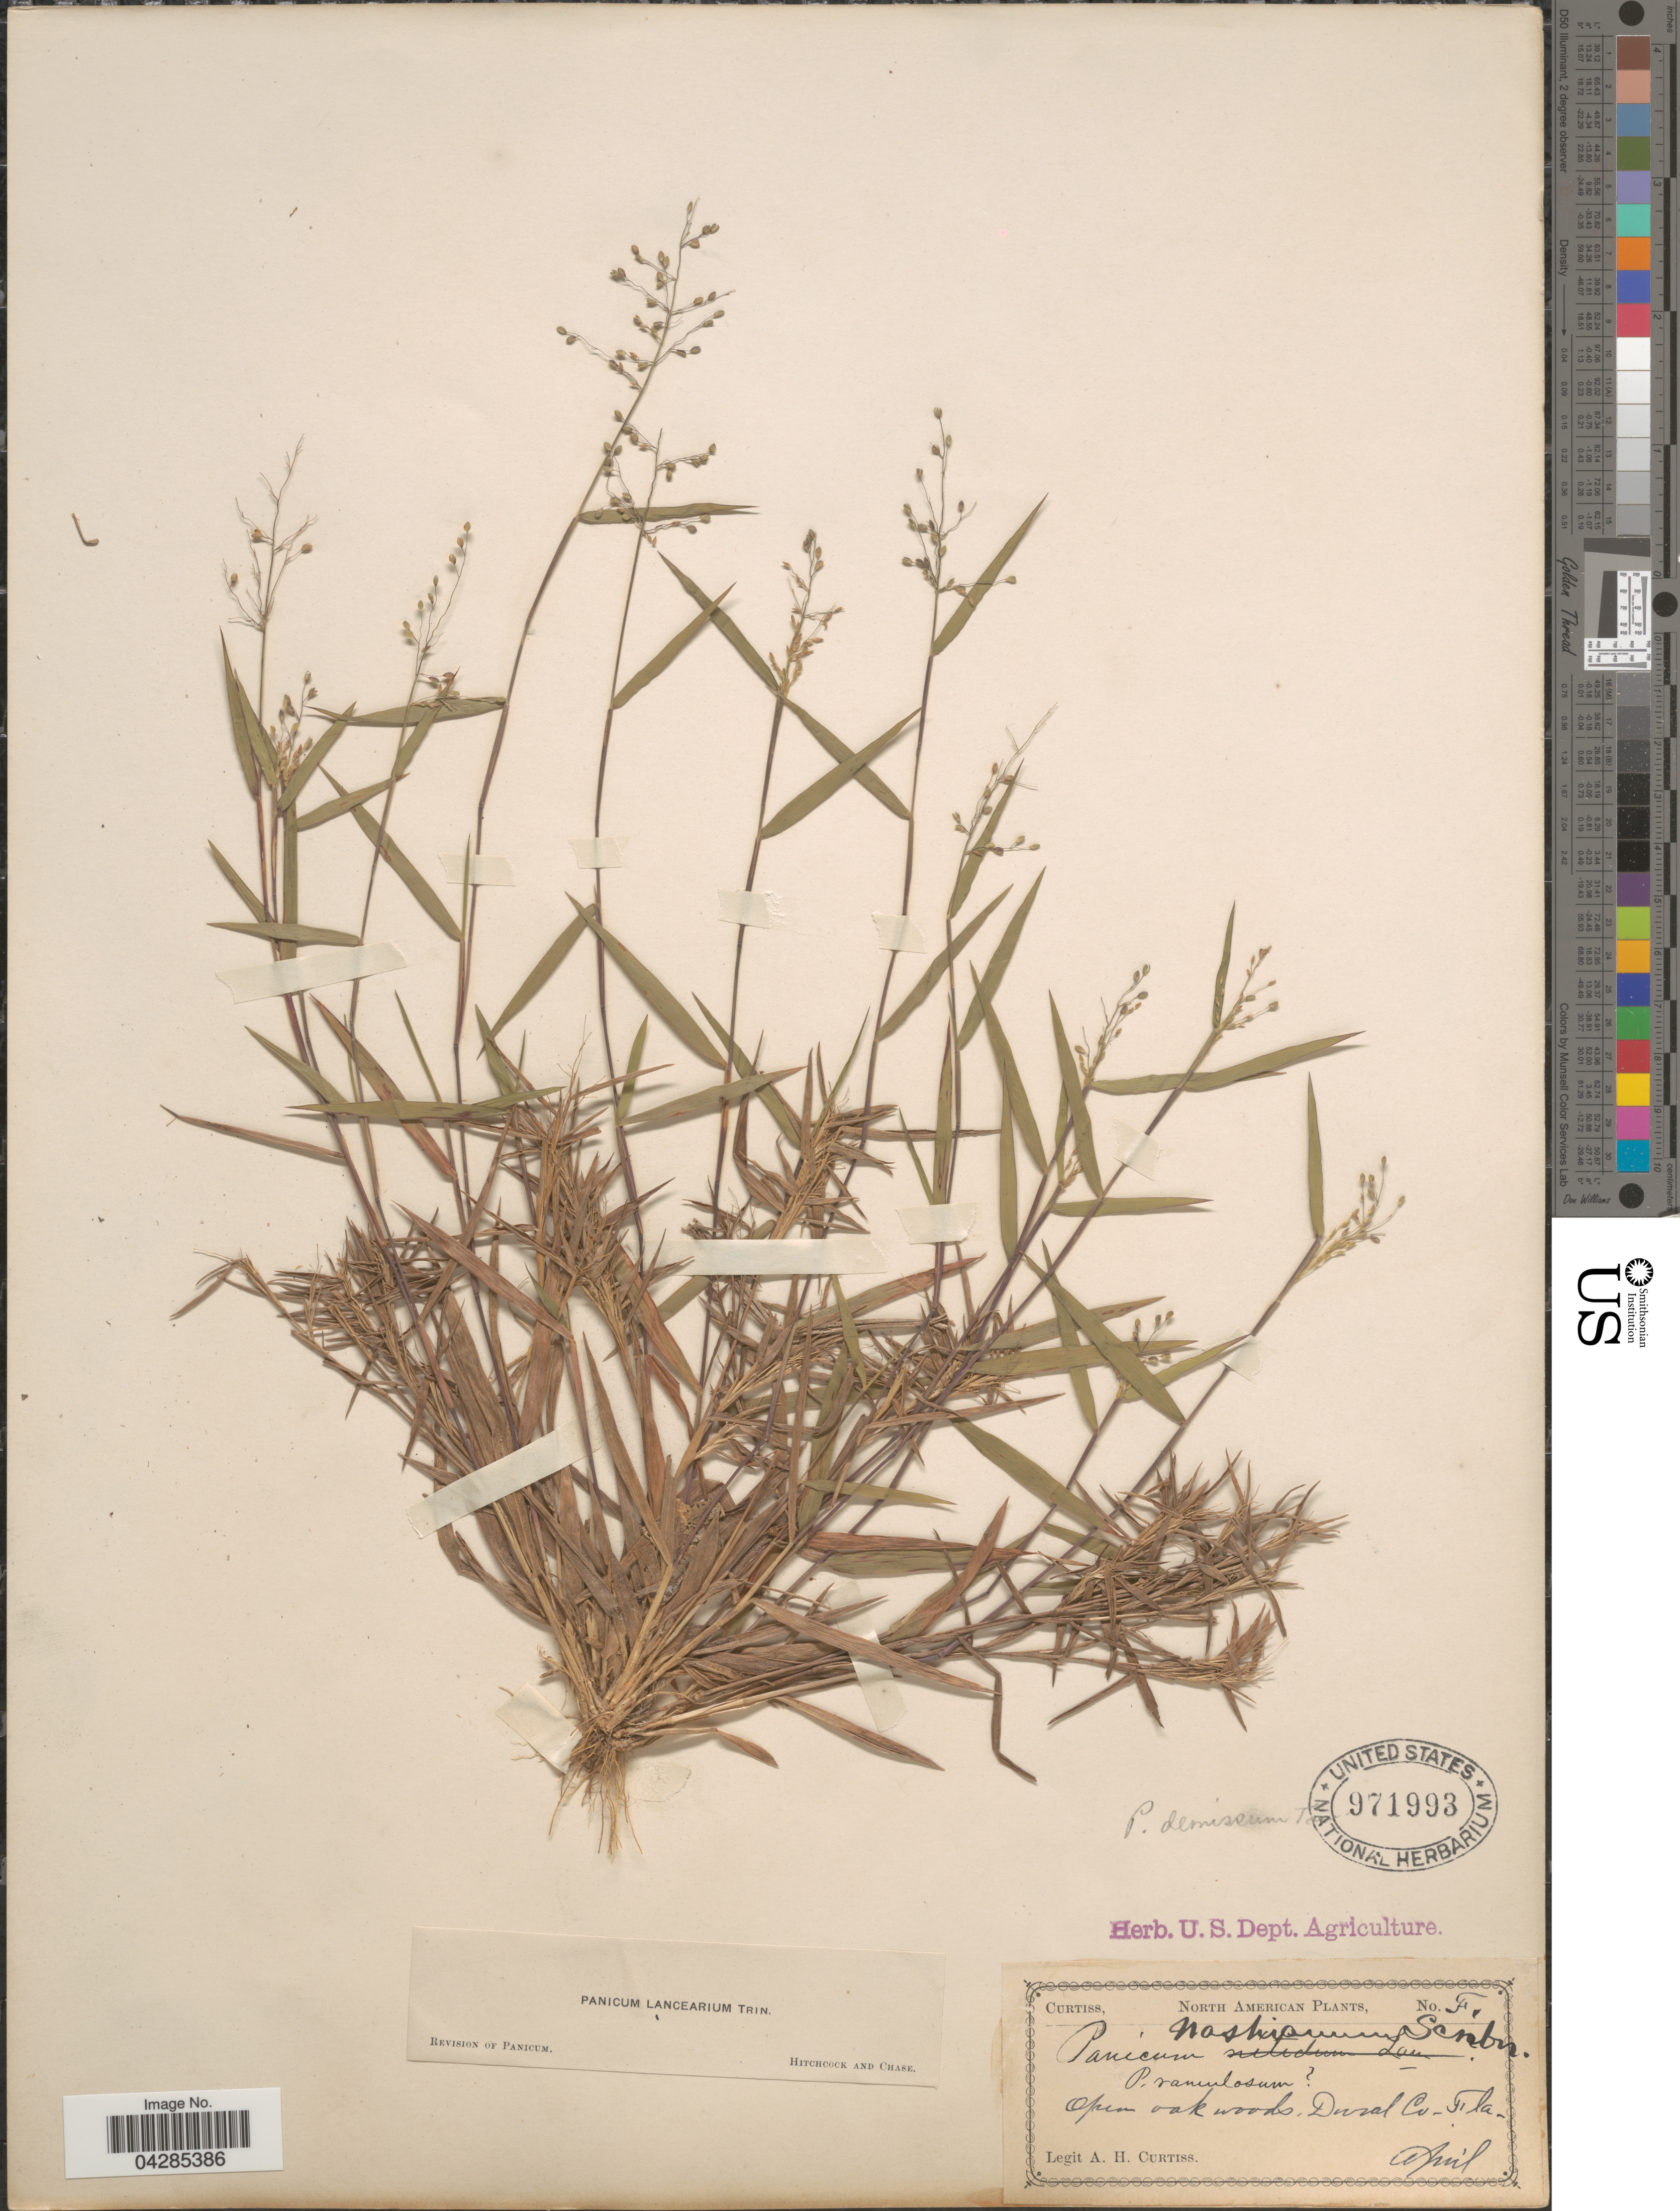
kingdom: Plantae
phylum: Tracheophyta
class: Liliopsida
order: Poales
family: Poaceae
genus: Dichanthelium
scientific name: Dichanthelium portoricense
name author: (Desv. ex Ham.) B.F. Hansen & Wunderlin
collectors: A. H. Curtiss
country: United States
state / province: Florida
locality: Open oak woods, Duval Co.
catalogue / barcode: US 971993